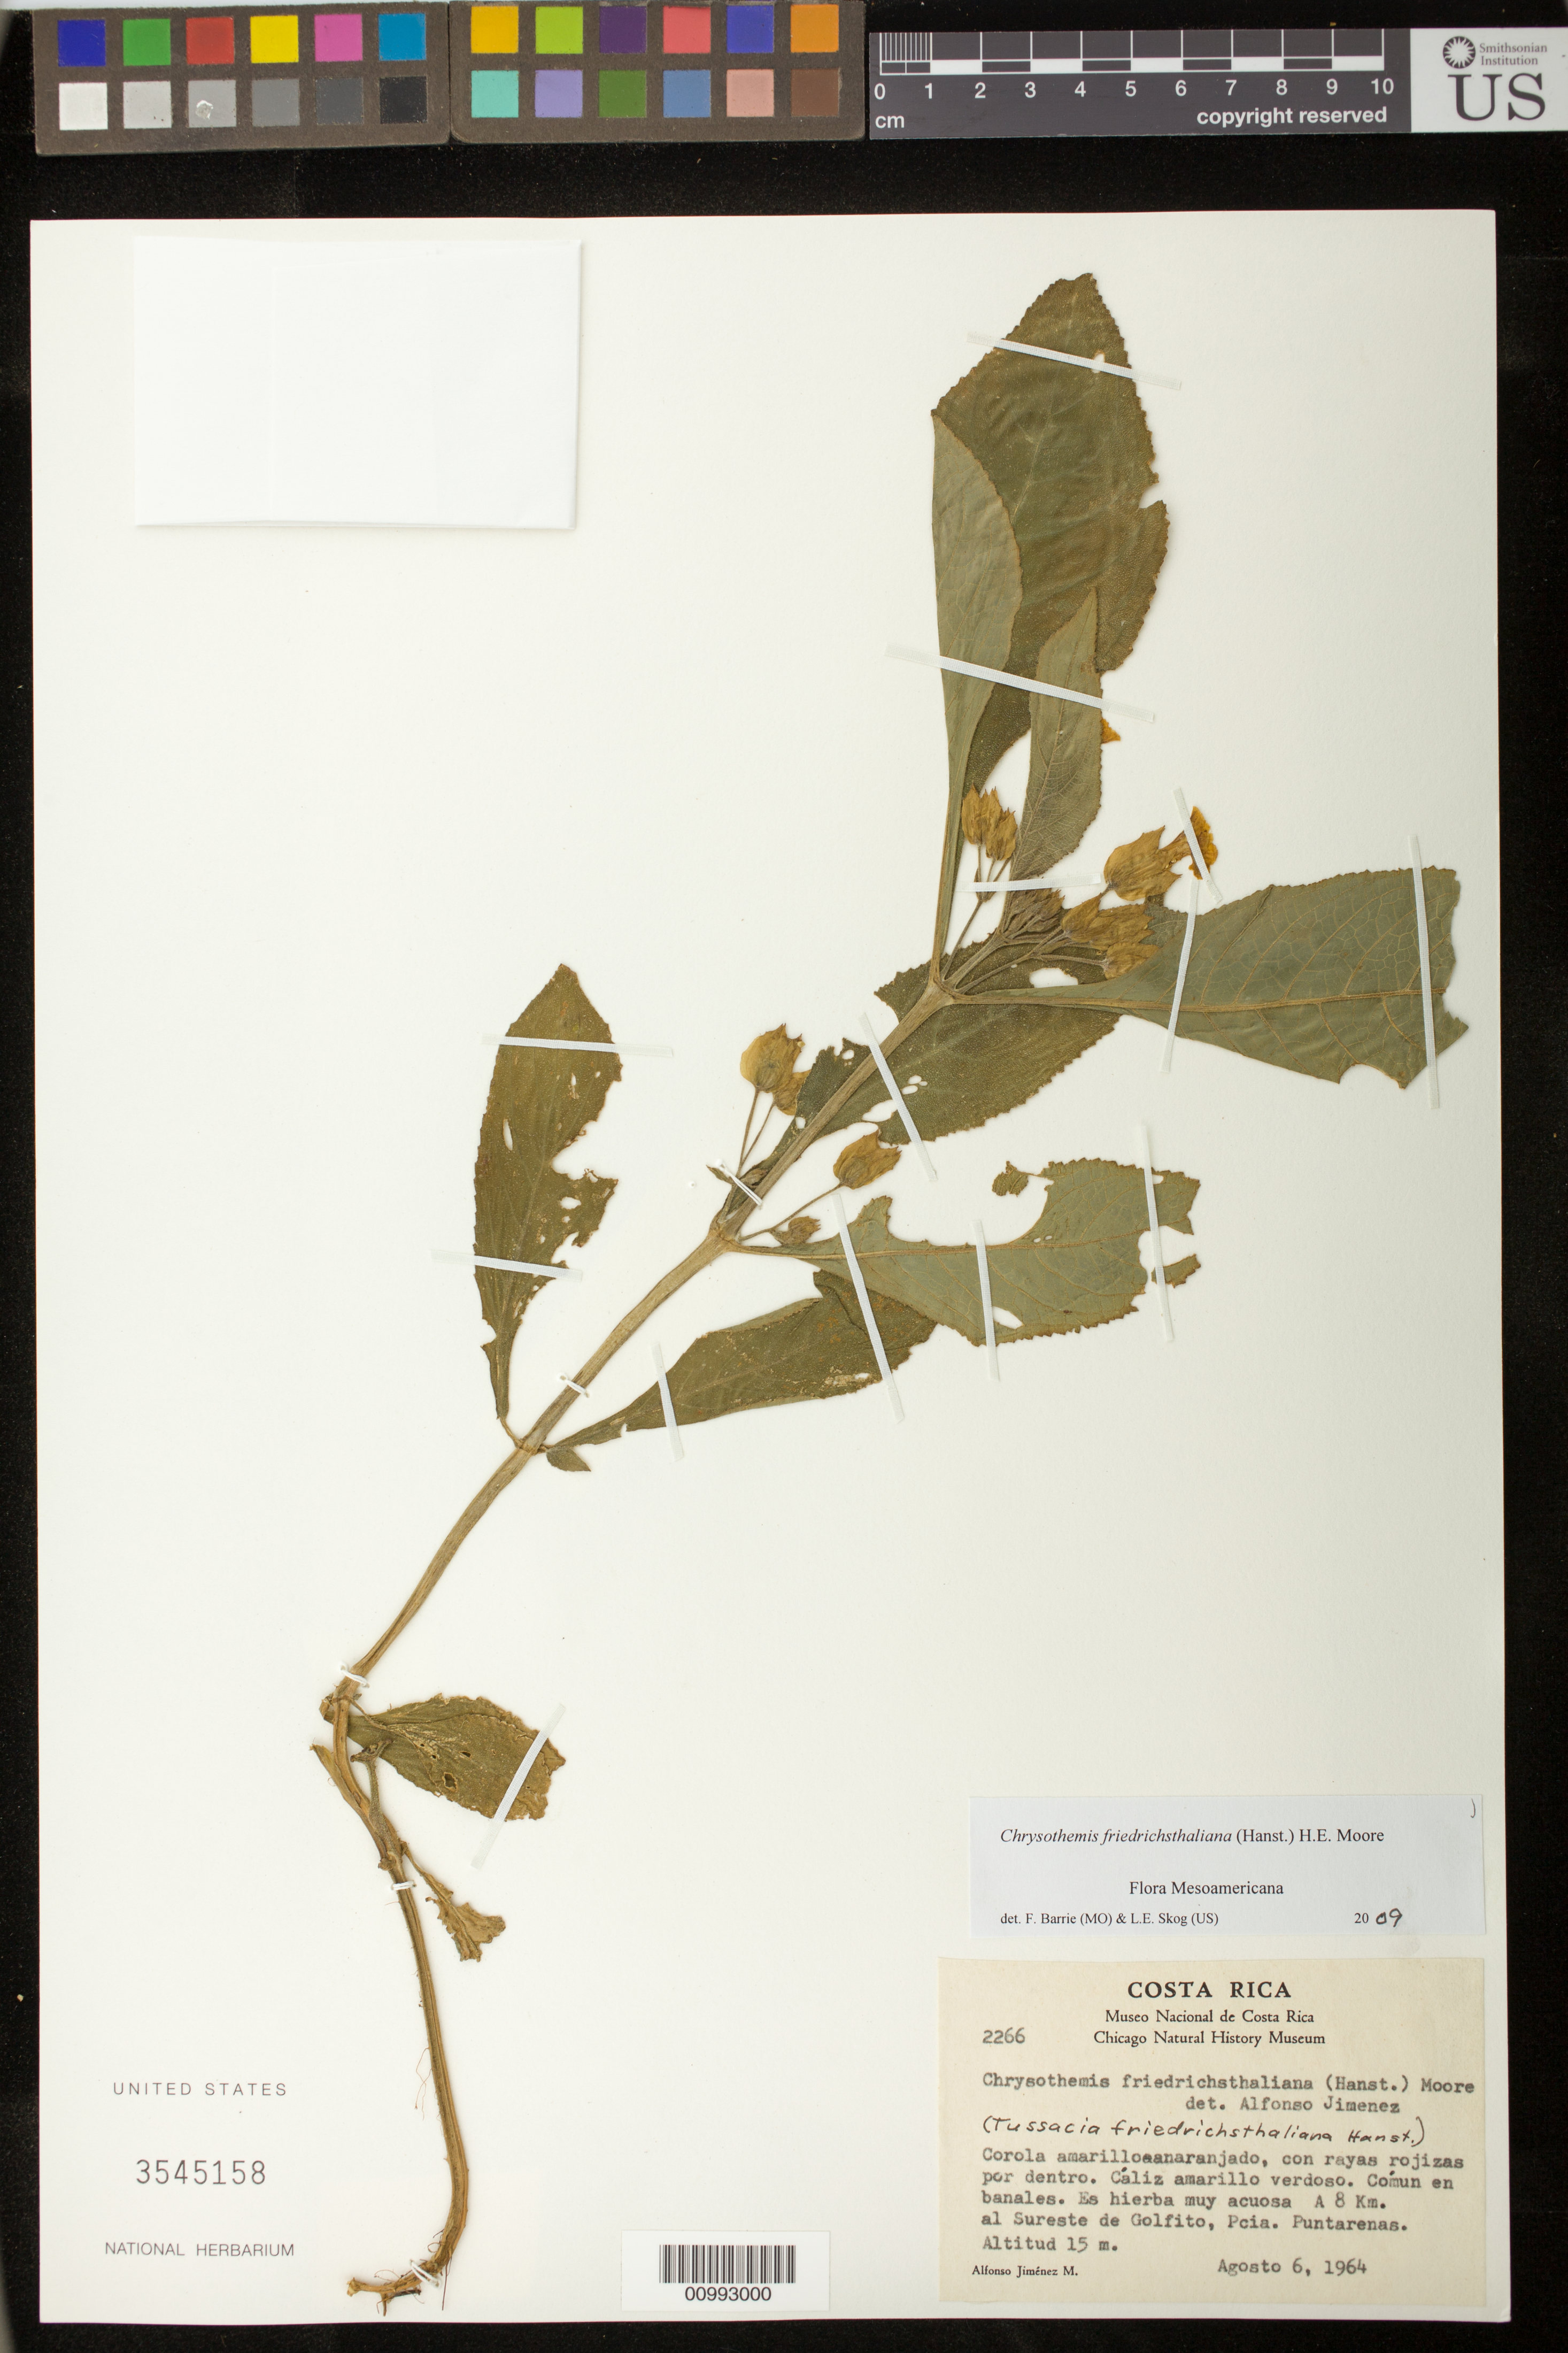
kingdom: Plantae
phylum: Tracheophyta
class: Magnoliopsida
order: Lamiales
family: Gesneriaceae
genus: Chrysothemis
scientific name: Chrysothemis friedrichsthaliana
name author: (Hanst.) H.E. Moore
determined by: Barrie, F. R.; Skog, Laurence E.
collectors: A. Jiménez M.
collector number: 2266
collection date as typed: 06 Aug 1964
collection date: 1964-08-06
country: Costa Rica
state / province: Puntarenas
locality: A 8 km al Sureste de Golfito, Pcia. Puntarenas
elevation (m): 15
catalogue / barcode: US 3545158